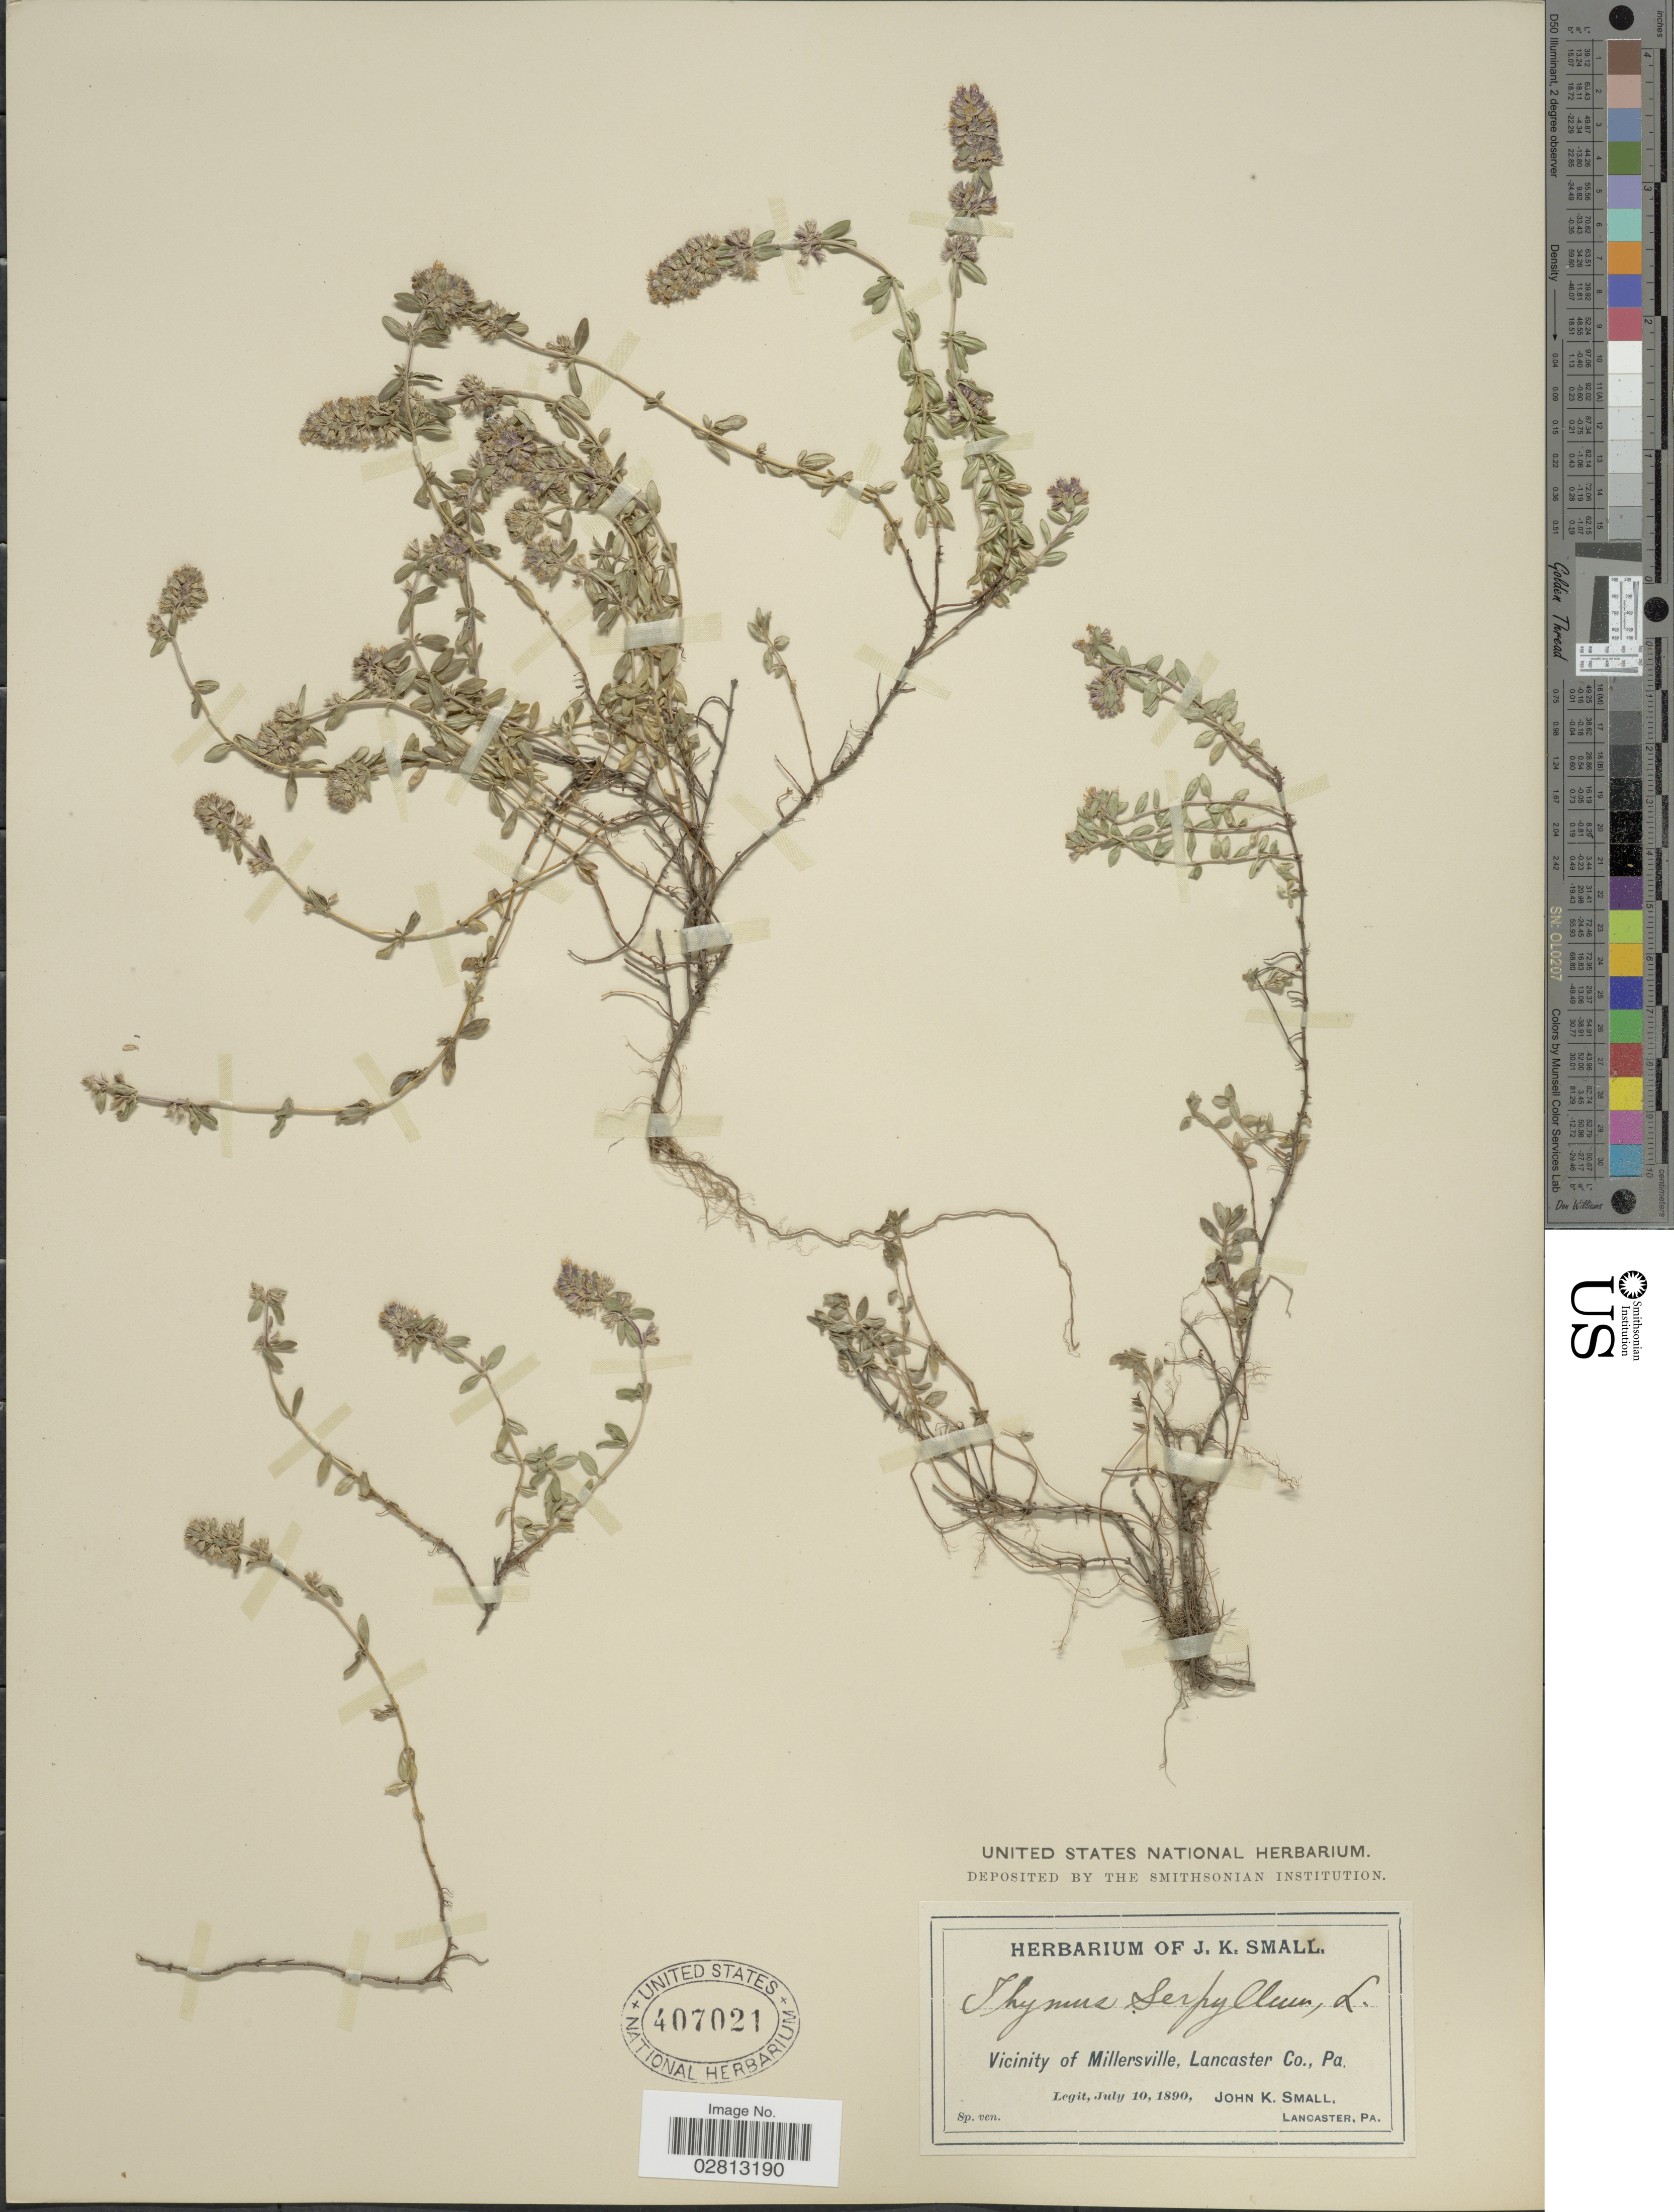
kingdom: Plantae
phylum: Tracheophyta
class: Magnoliopsida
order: Lamiales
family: Lamiaceae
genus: Thymus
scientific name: Thymus serpyllum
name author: L.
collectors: J. K. Small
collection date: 1890-07-10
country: United States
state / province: Pennsylvania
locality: Vicinity of Millersville, Lancaster Co.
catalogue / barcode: US 407021